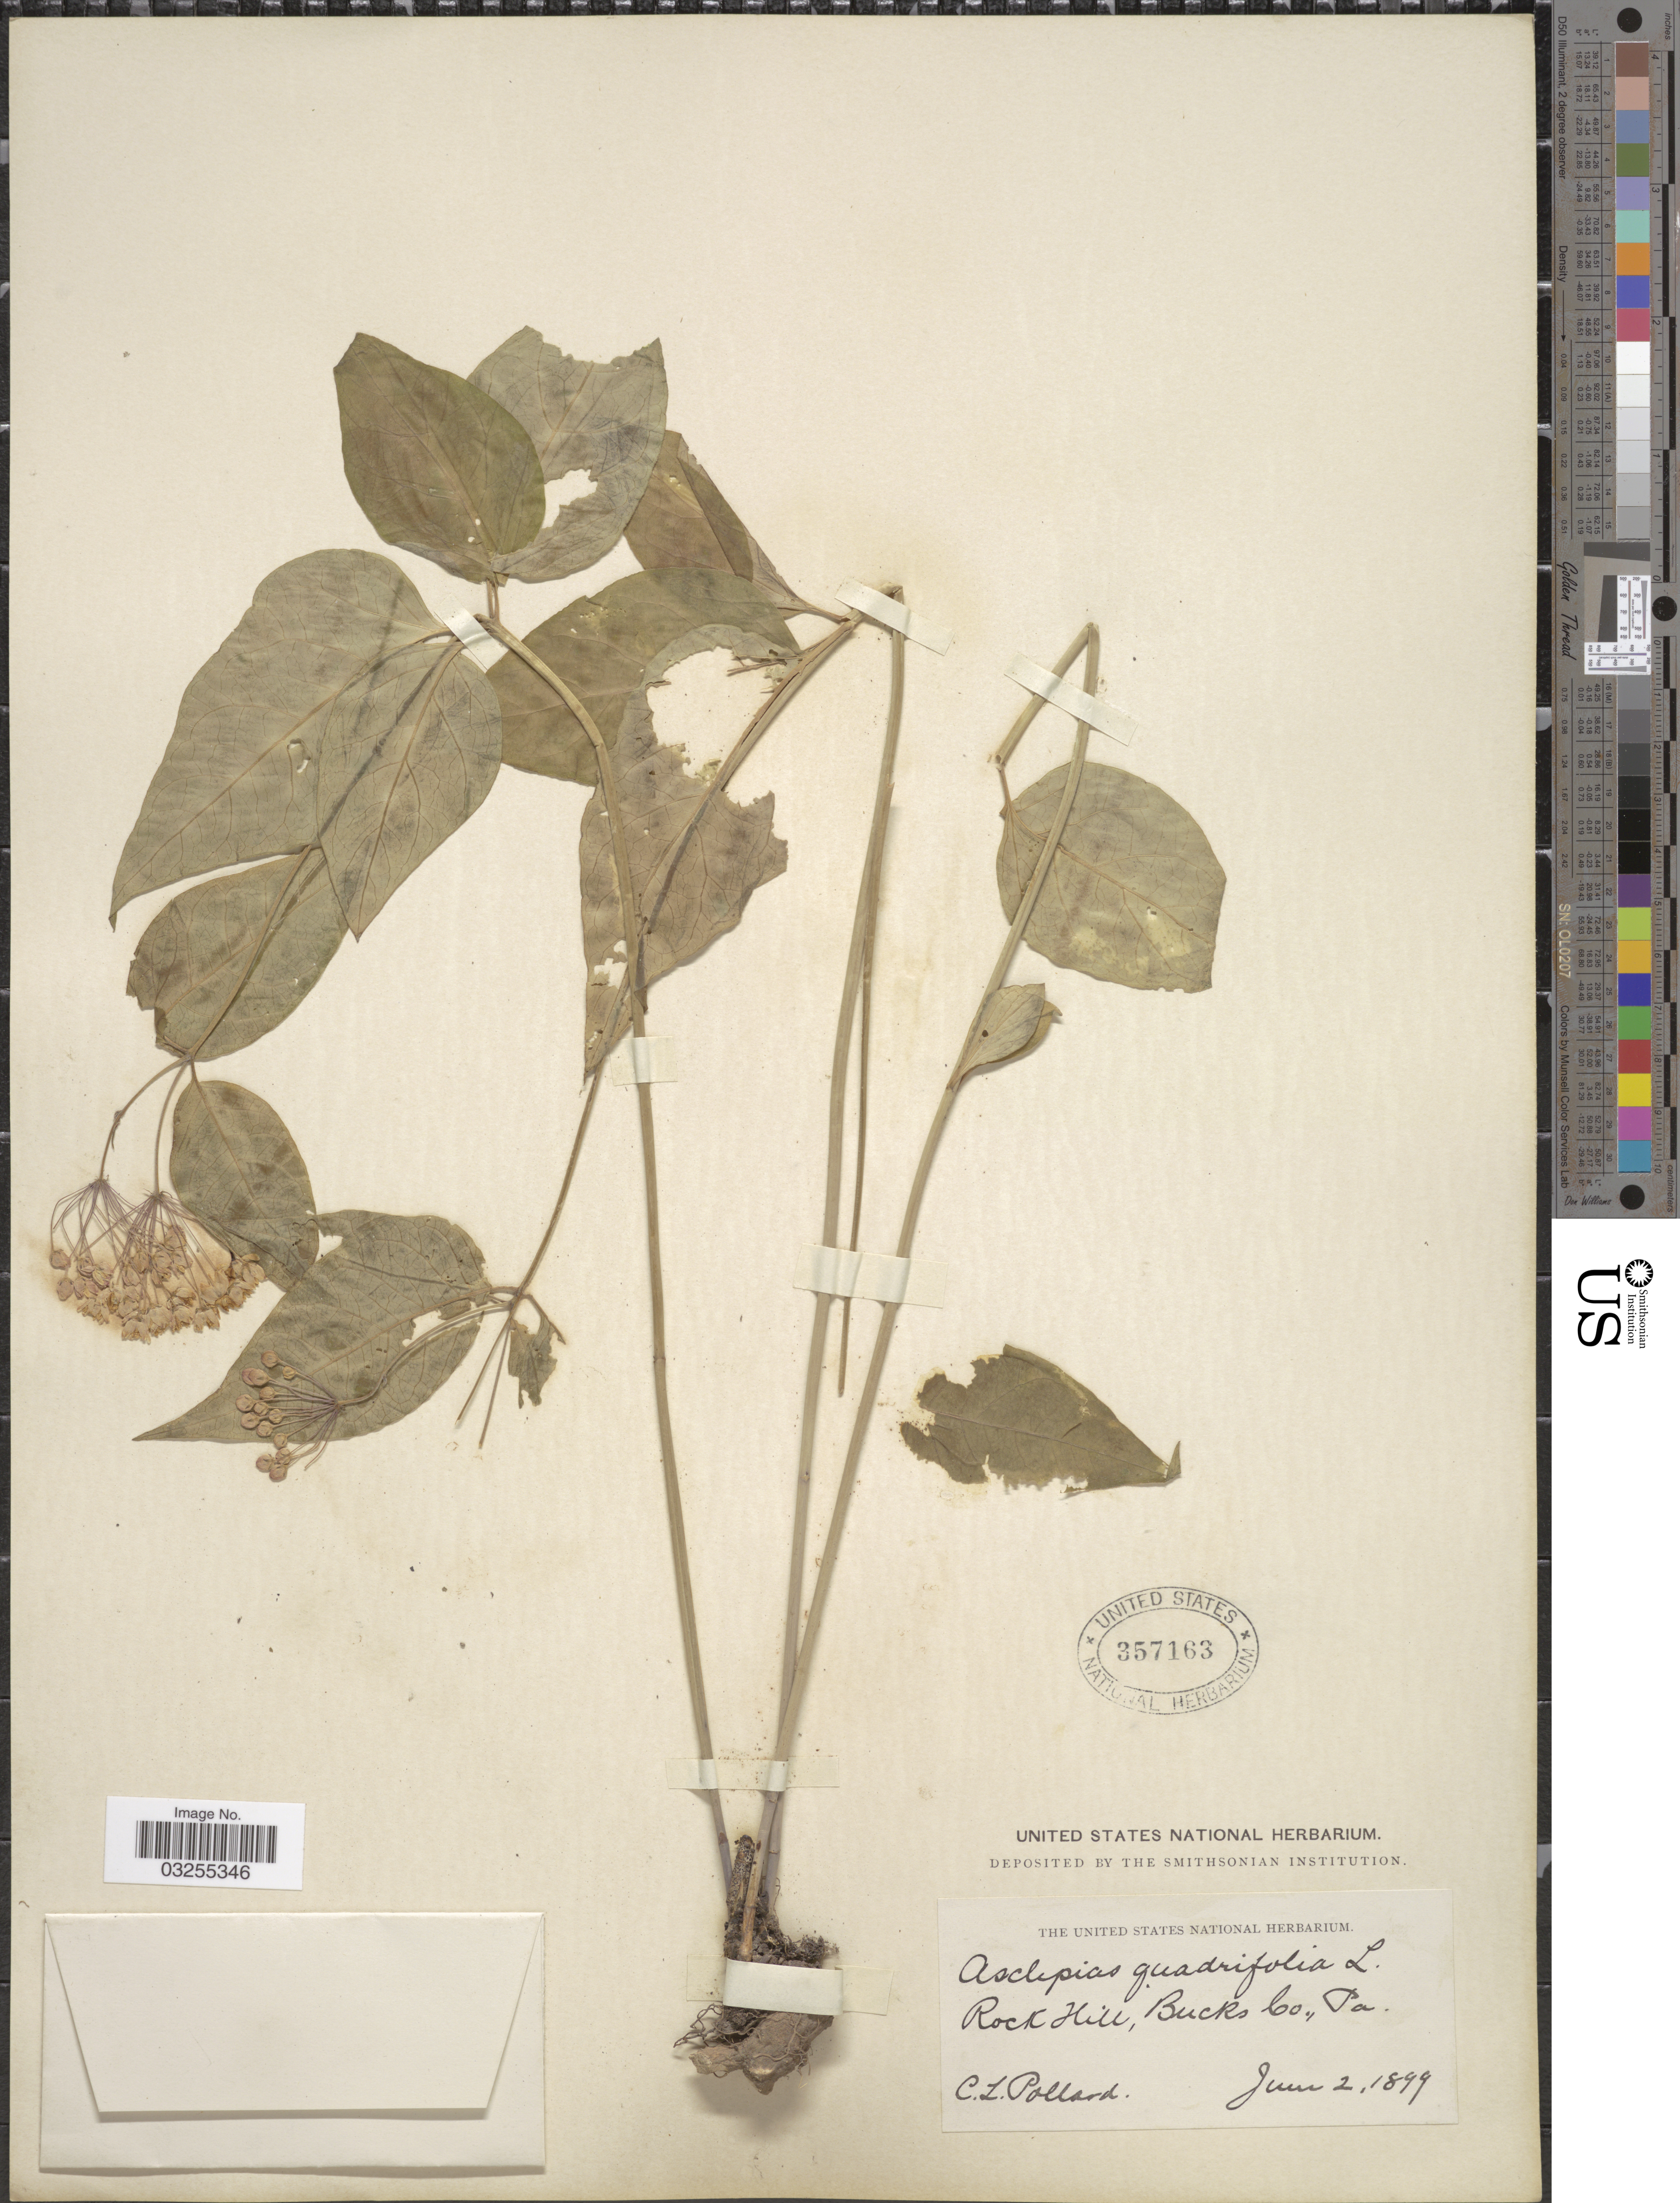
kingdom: Plantae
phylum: Tracheophyta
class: Magnoliopsida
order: Gentianales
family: Apocynaceae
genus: Asclepias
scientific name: Asclepias quadrifolia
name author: Jacq.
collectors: C. L. Pollard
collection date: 1899-06-02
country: United States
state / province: Pennsylvania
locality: Rock Hill, Bucks Co.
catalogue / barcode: US 357163